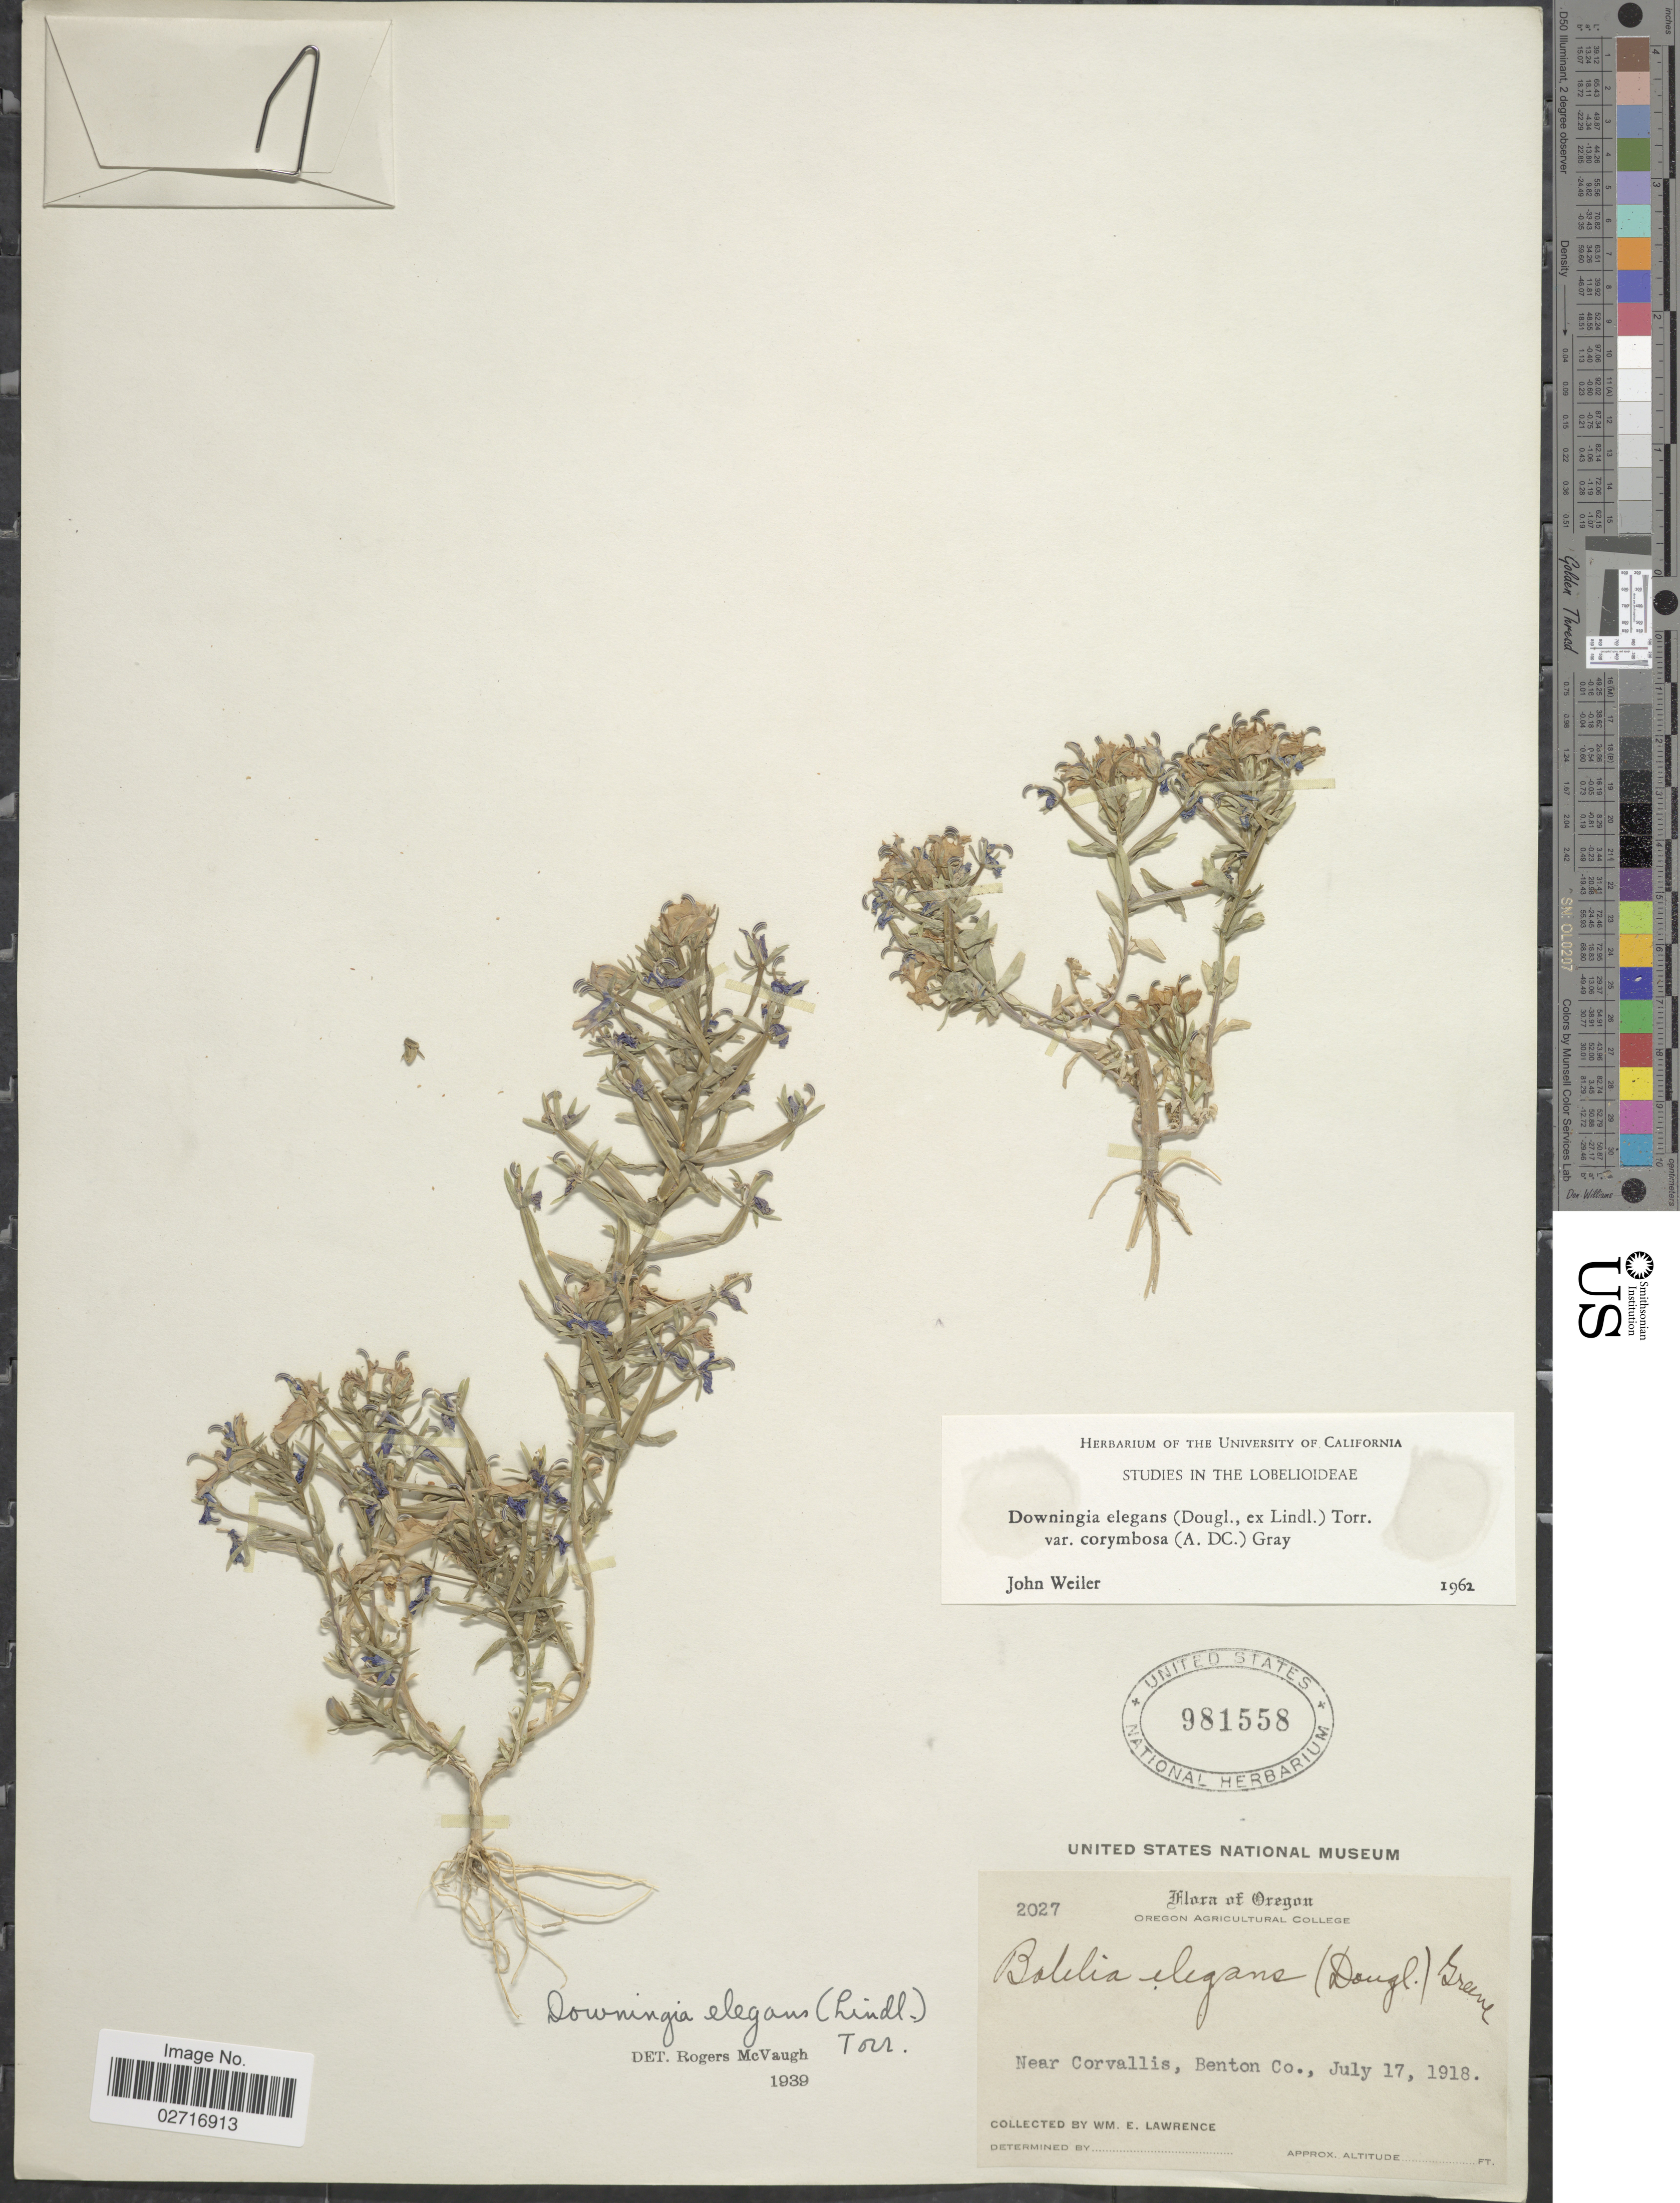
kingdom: Plantae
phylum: Tracheophyta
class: Magnoliopsida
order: Asterales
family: Campanulaceae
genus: Downingia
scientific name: Downingia elegans var. corymbosa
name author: (A. DC.) A. Gray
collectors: W. Lawrence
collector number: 2027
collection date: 1918-07-17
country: United States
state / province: Oregon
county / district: Benton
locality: Near Corvallis, Benton Co.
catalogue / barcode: US 981558